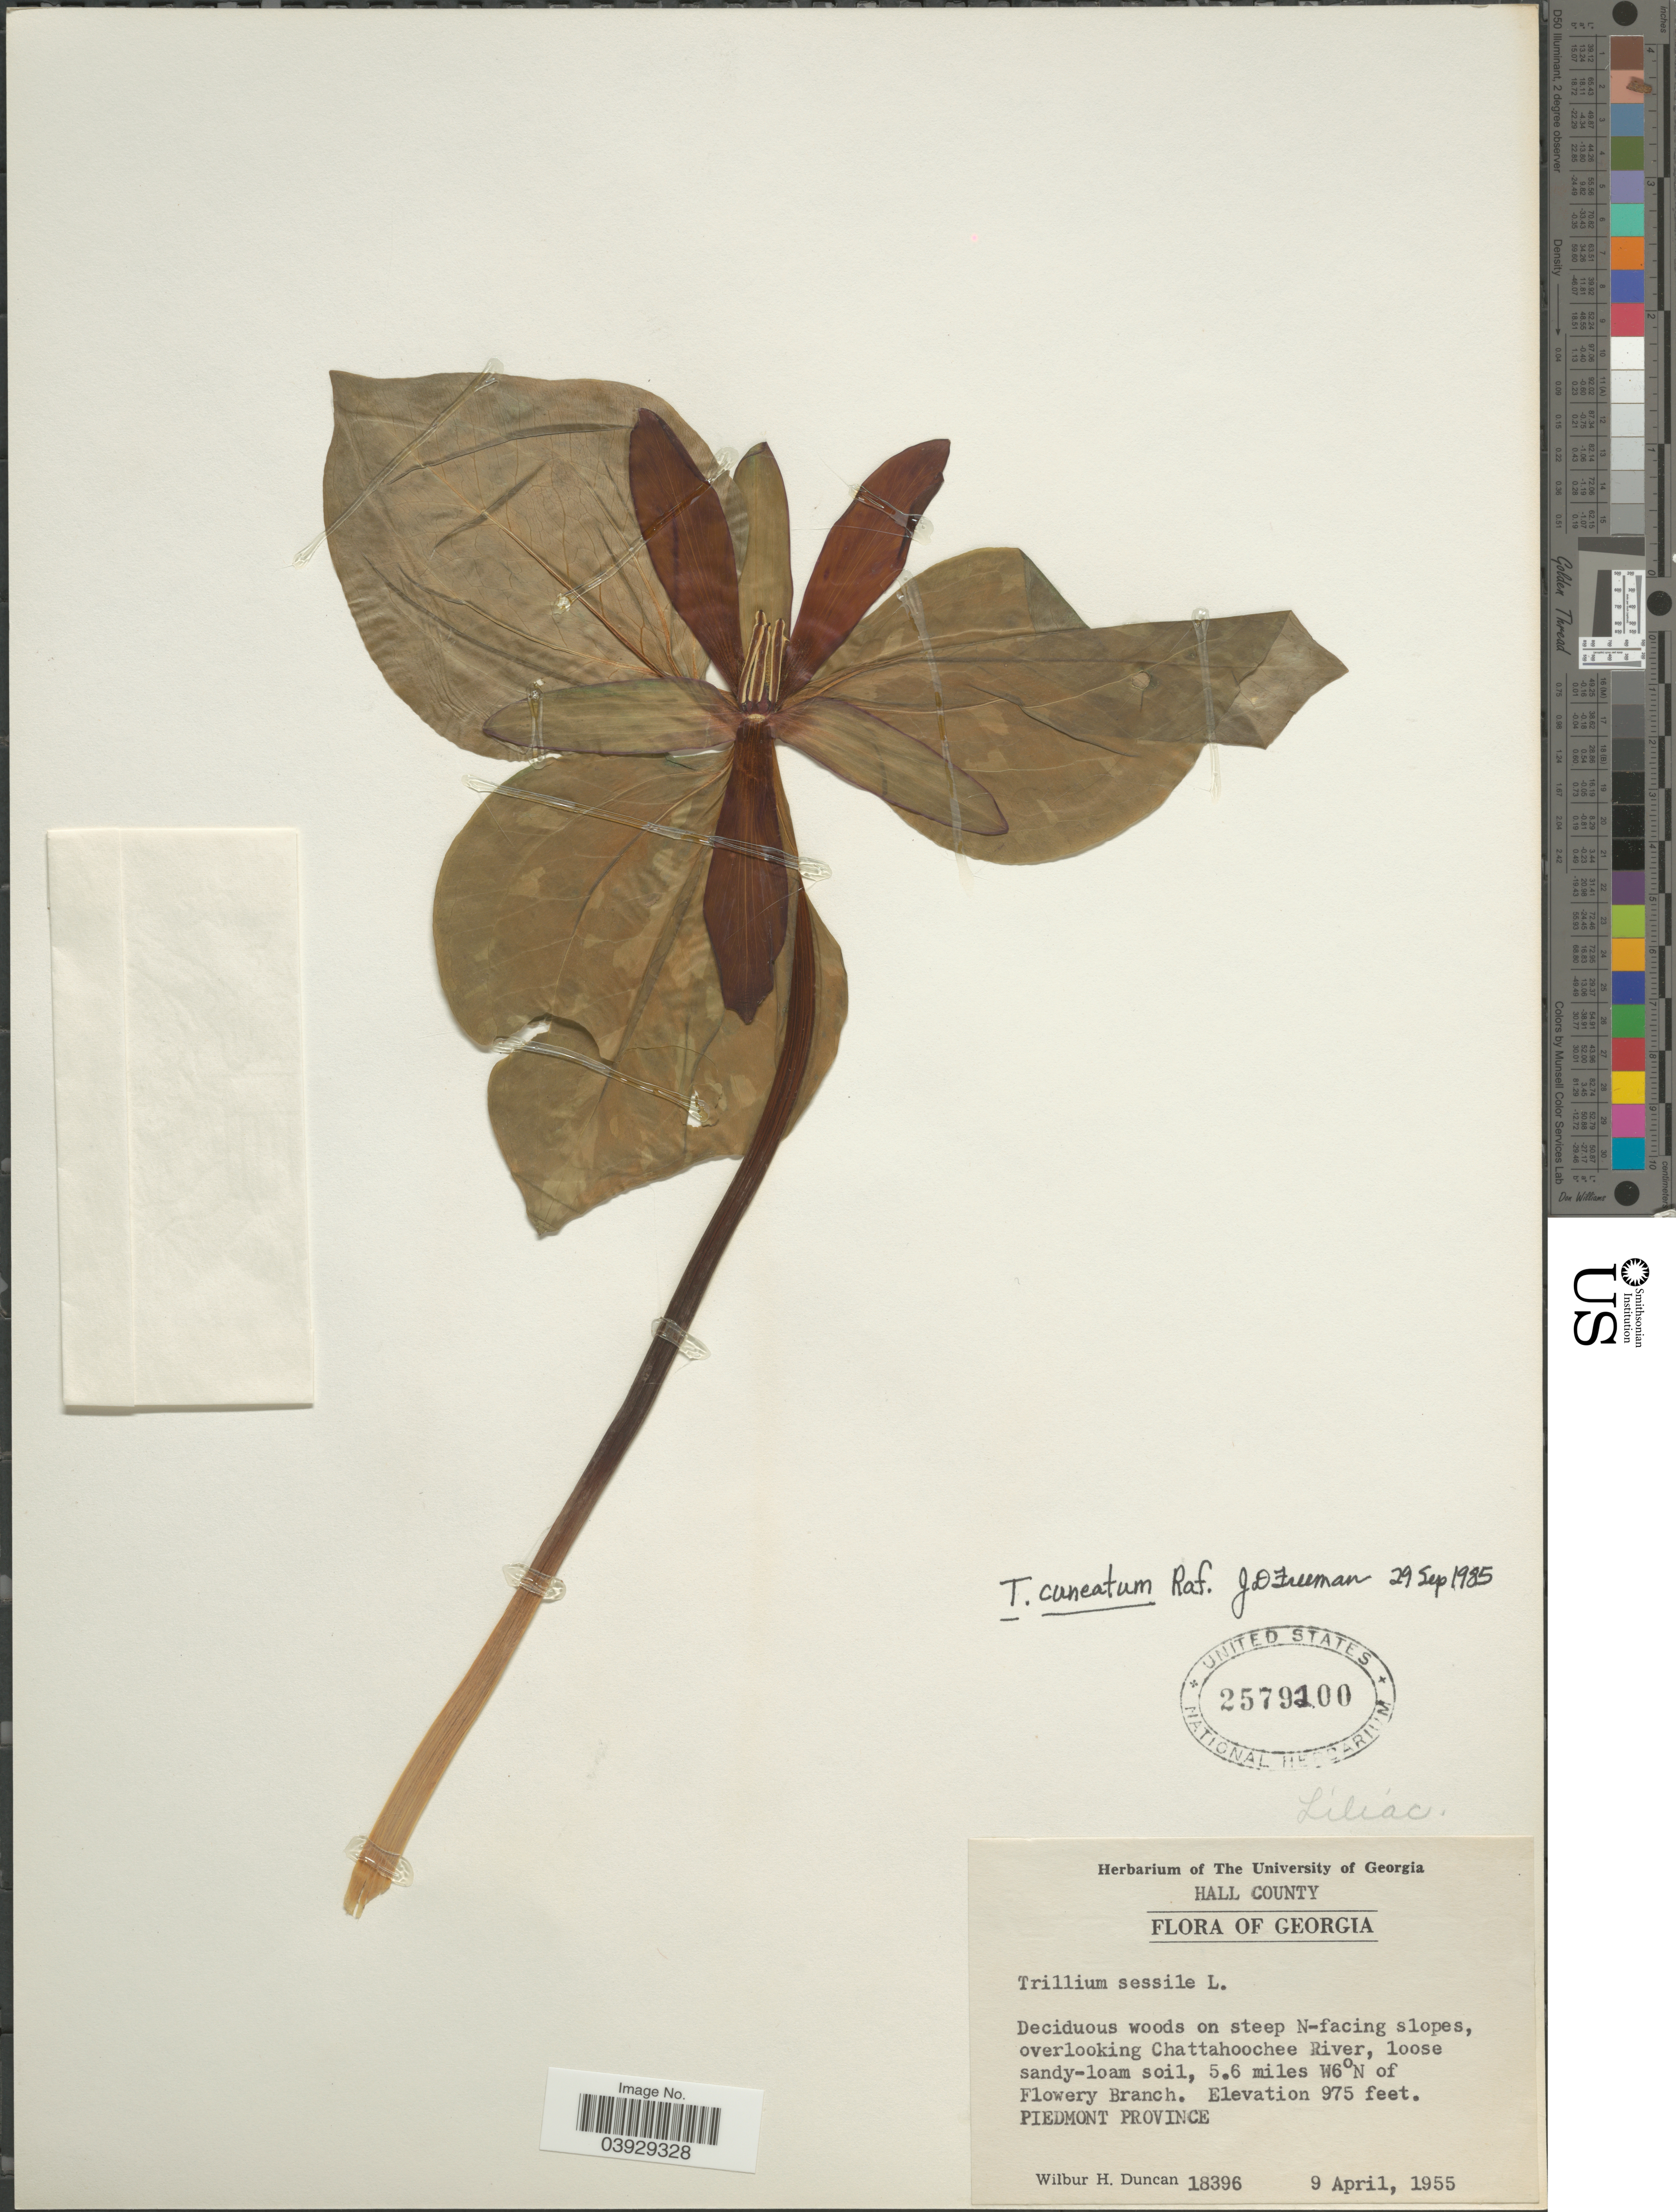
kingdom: Plantae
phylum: Tracheophyta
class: Liliopsida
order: Liliales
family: Melanthiaceae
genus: Trillium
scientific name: Trillium cuneatum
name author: Raf.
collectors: W. H. Duncan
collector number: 18396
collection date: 1955-04-09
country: United States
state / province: Georgia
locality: Hall County. On steep N-facing slopes, overlooking Chattahoochee River, 5.6 miles W6ºN of Flowery Branch. Piedmont Province.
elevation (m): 297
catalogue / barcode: US 2579200